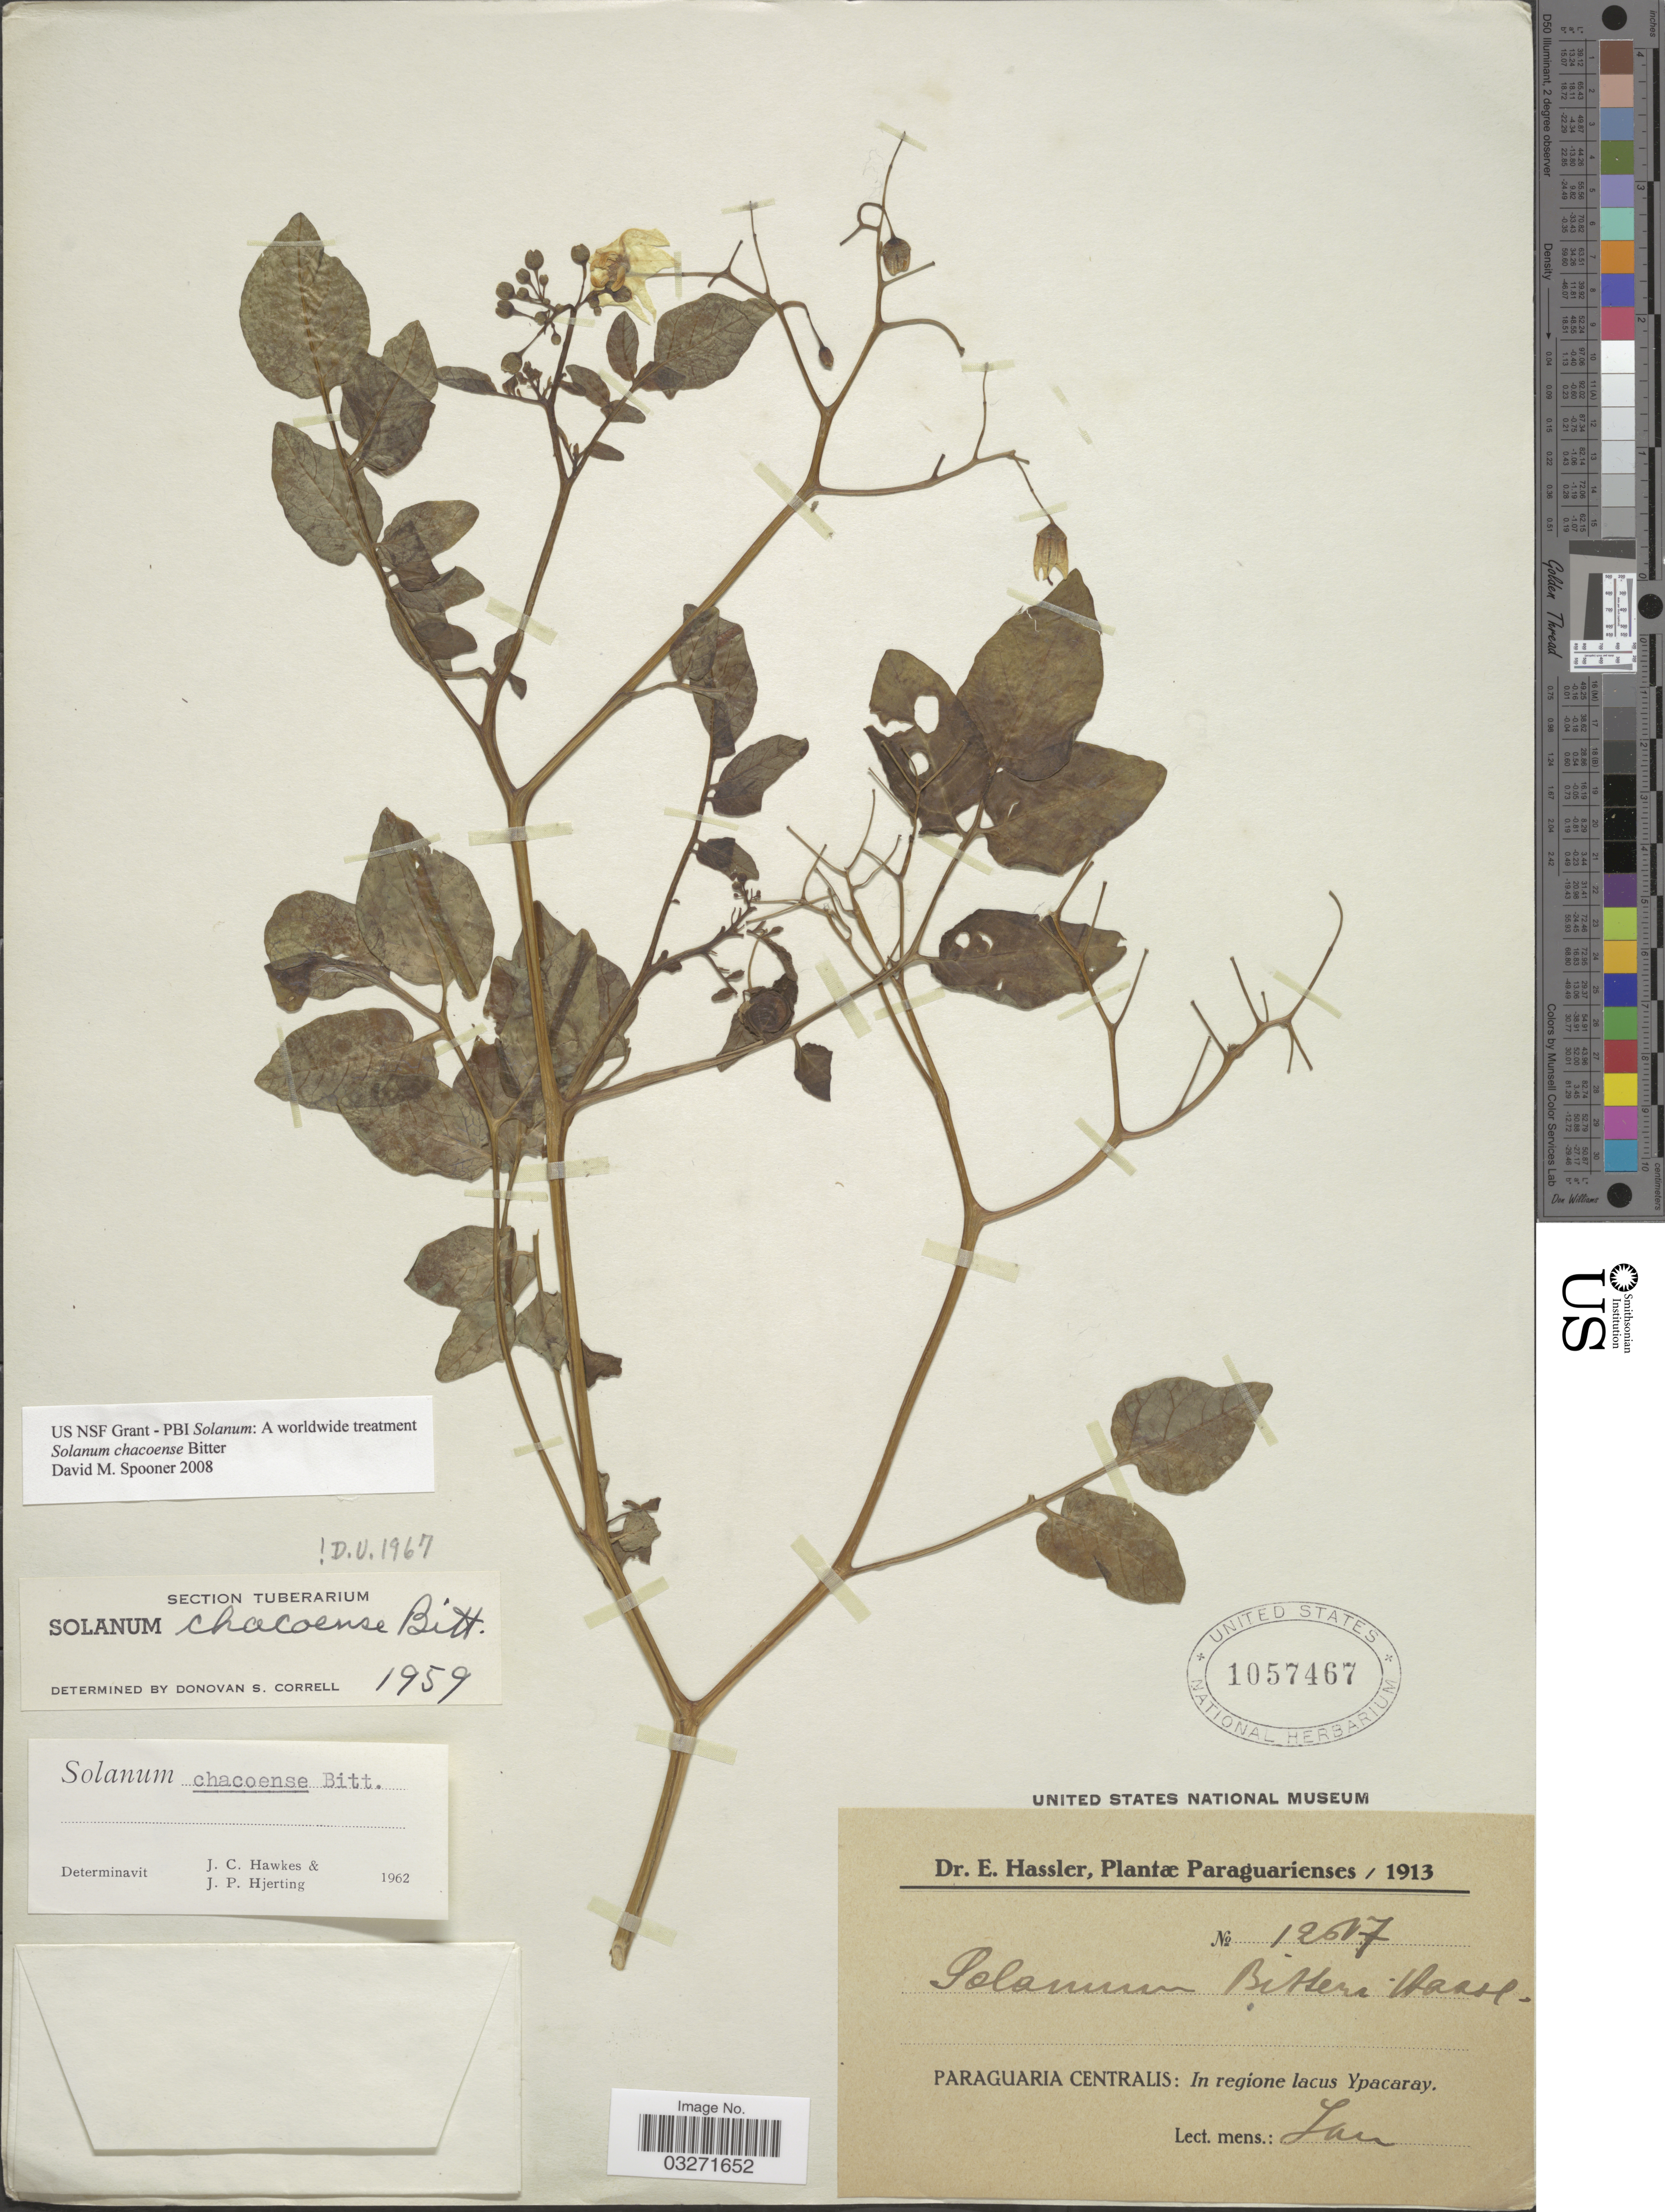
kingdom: Plantae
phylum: Tracheophyta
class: Magnoliopsida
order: Solanales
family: Solanaceae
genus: Solanum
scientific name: Solanum chacoense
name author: Bitt.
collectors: E. Hassler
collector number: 12617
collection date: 1913-01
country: Paraguay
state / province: Central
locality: Paraguaria Centralis: In regione lacus Ypacaray.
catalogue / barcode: US 1057467